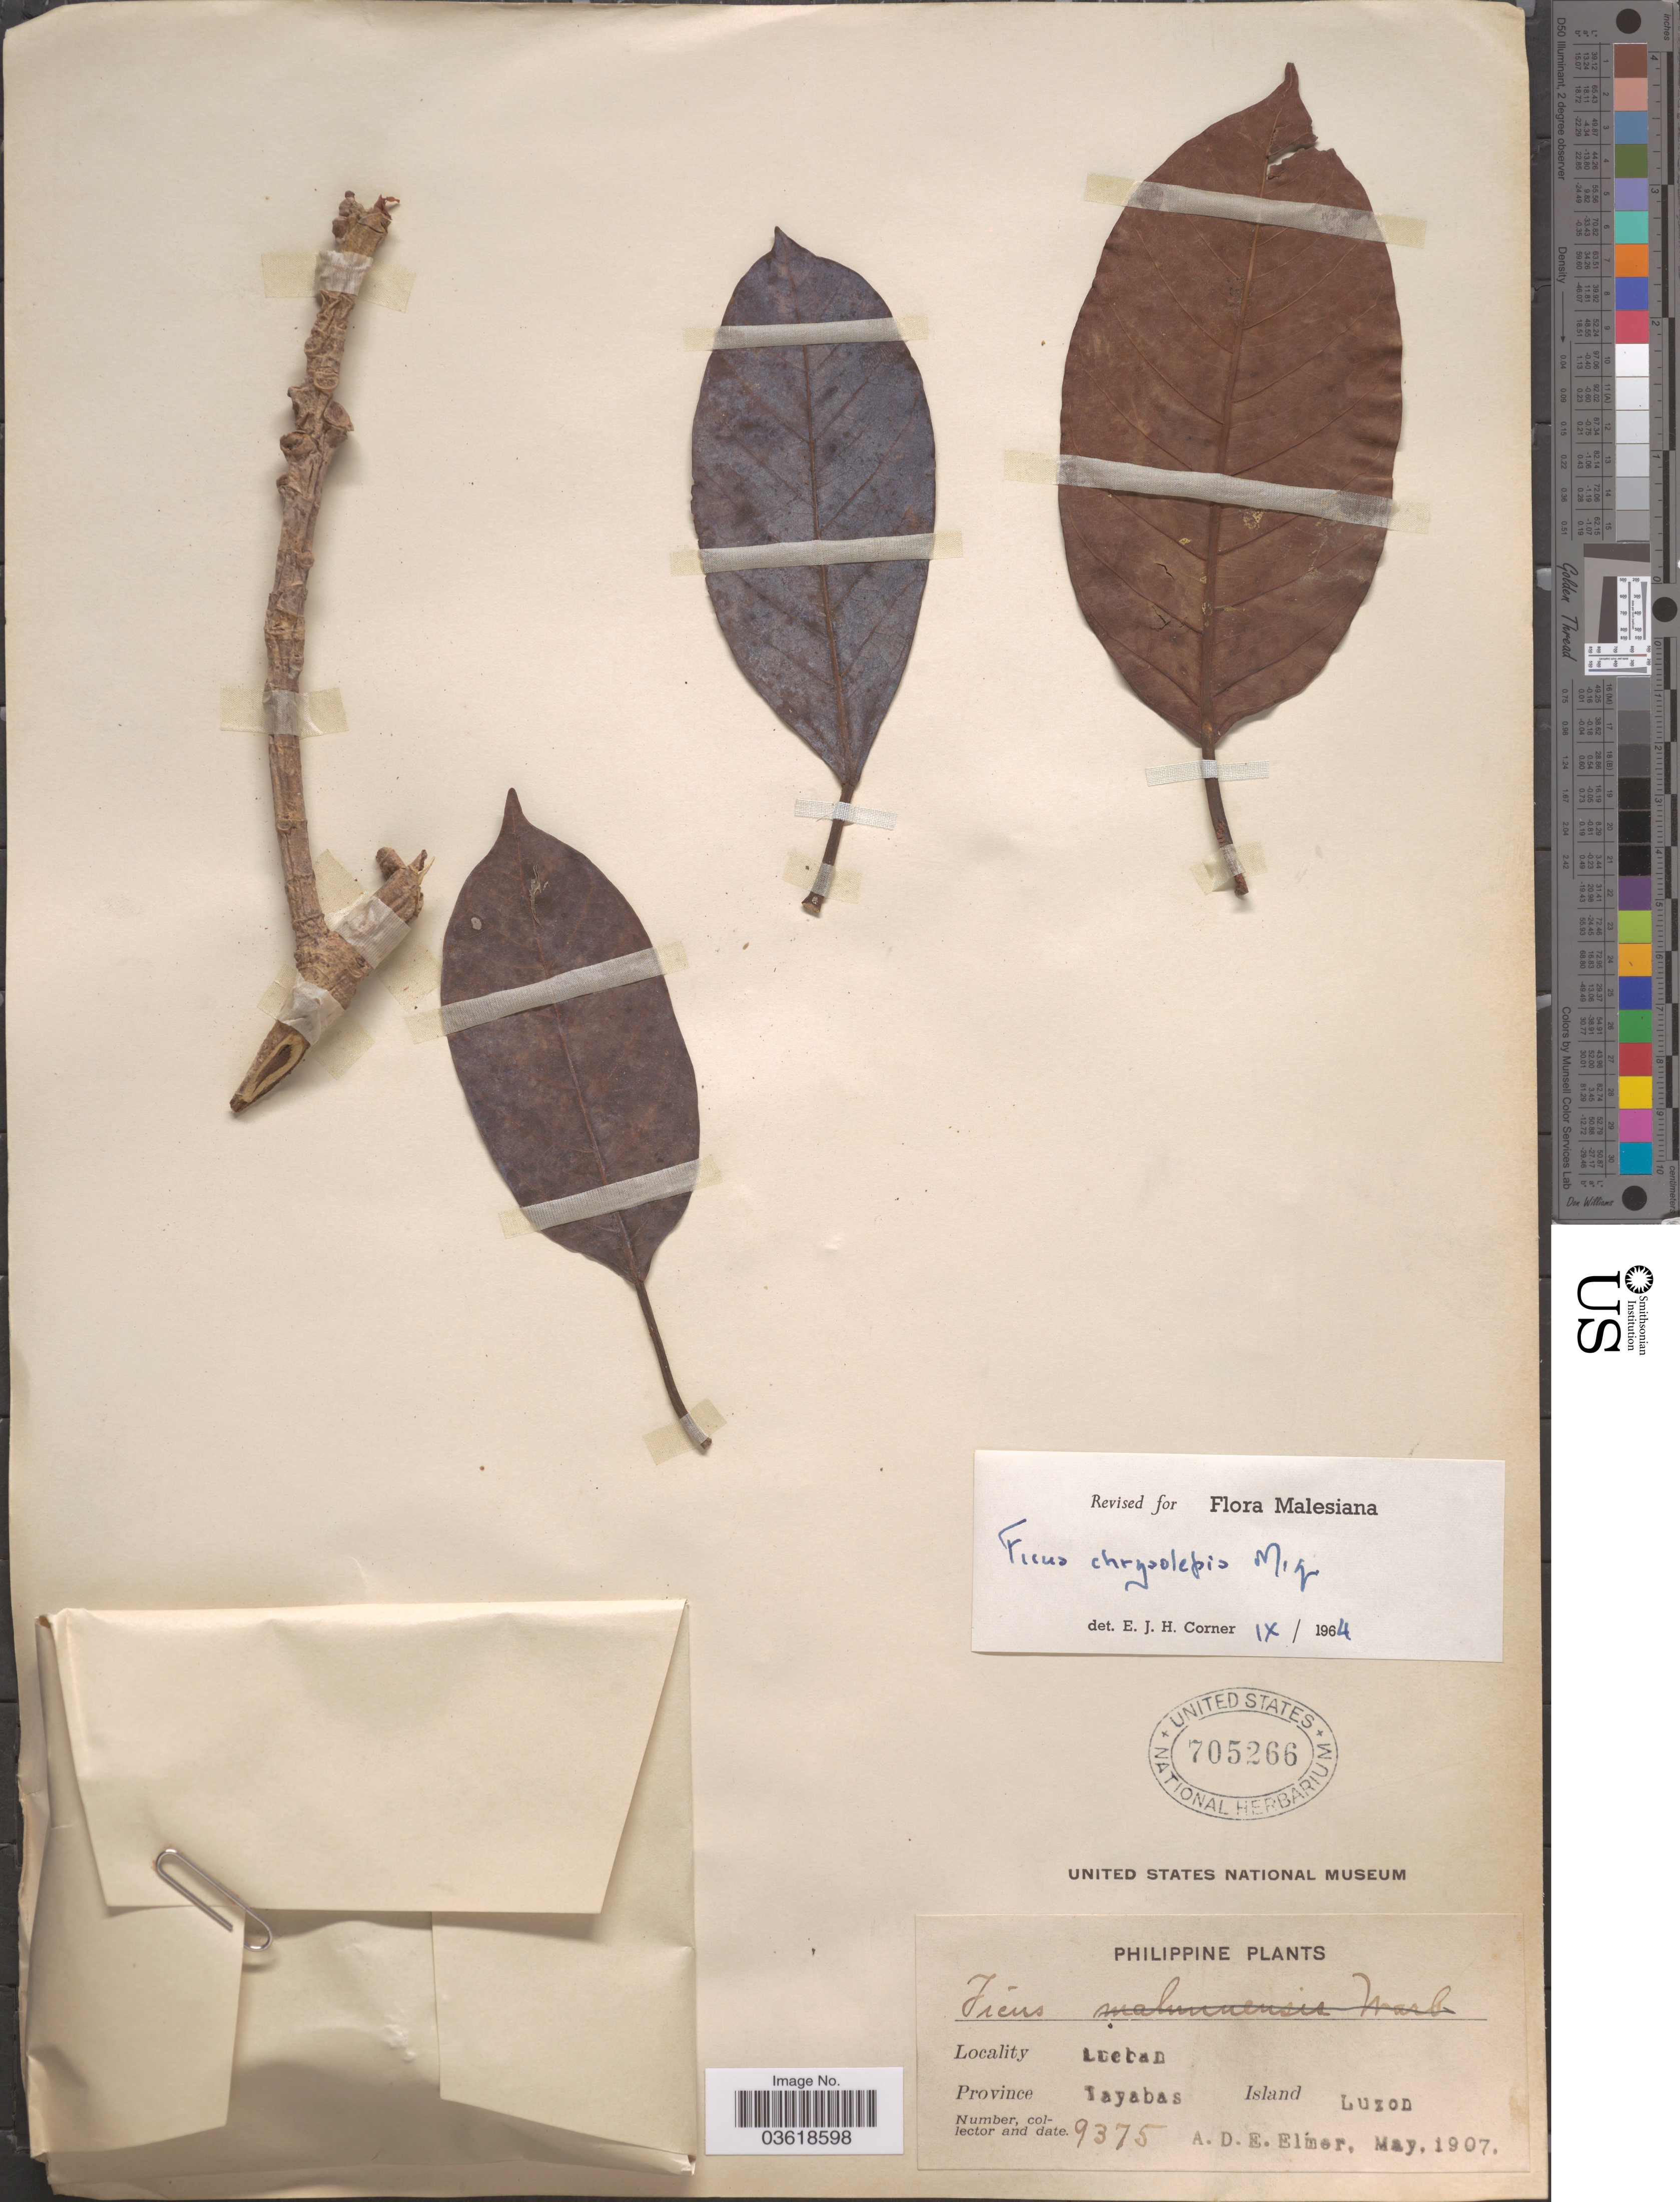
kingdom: Plantae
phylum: Tracheophyta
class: Magnoliopsida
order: Rosales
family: Moraceae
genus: Ficus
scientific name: Ficus chrysolepis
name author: Miq.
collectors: A. D. E. Elmer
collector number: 9375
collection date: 1907-05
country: Philippines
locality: Lucban. Province Tayabas. Island Luzon.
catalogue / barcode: US 705266